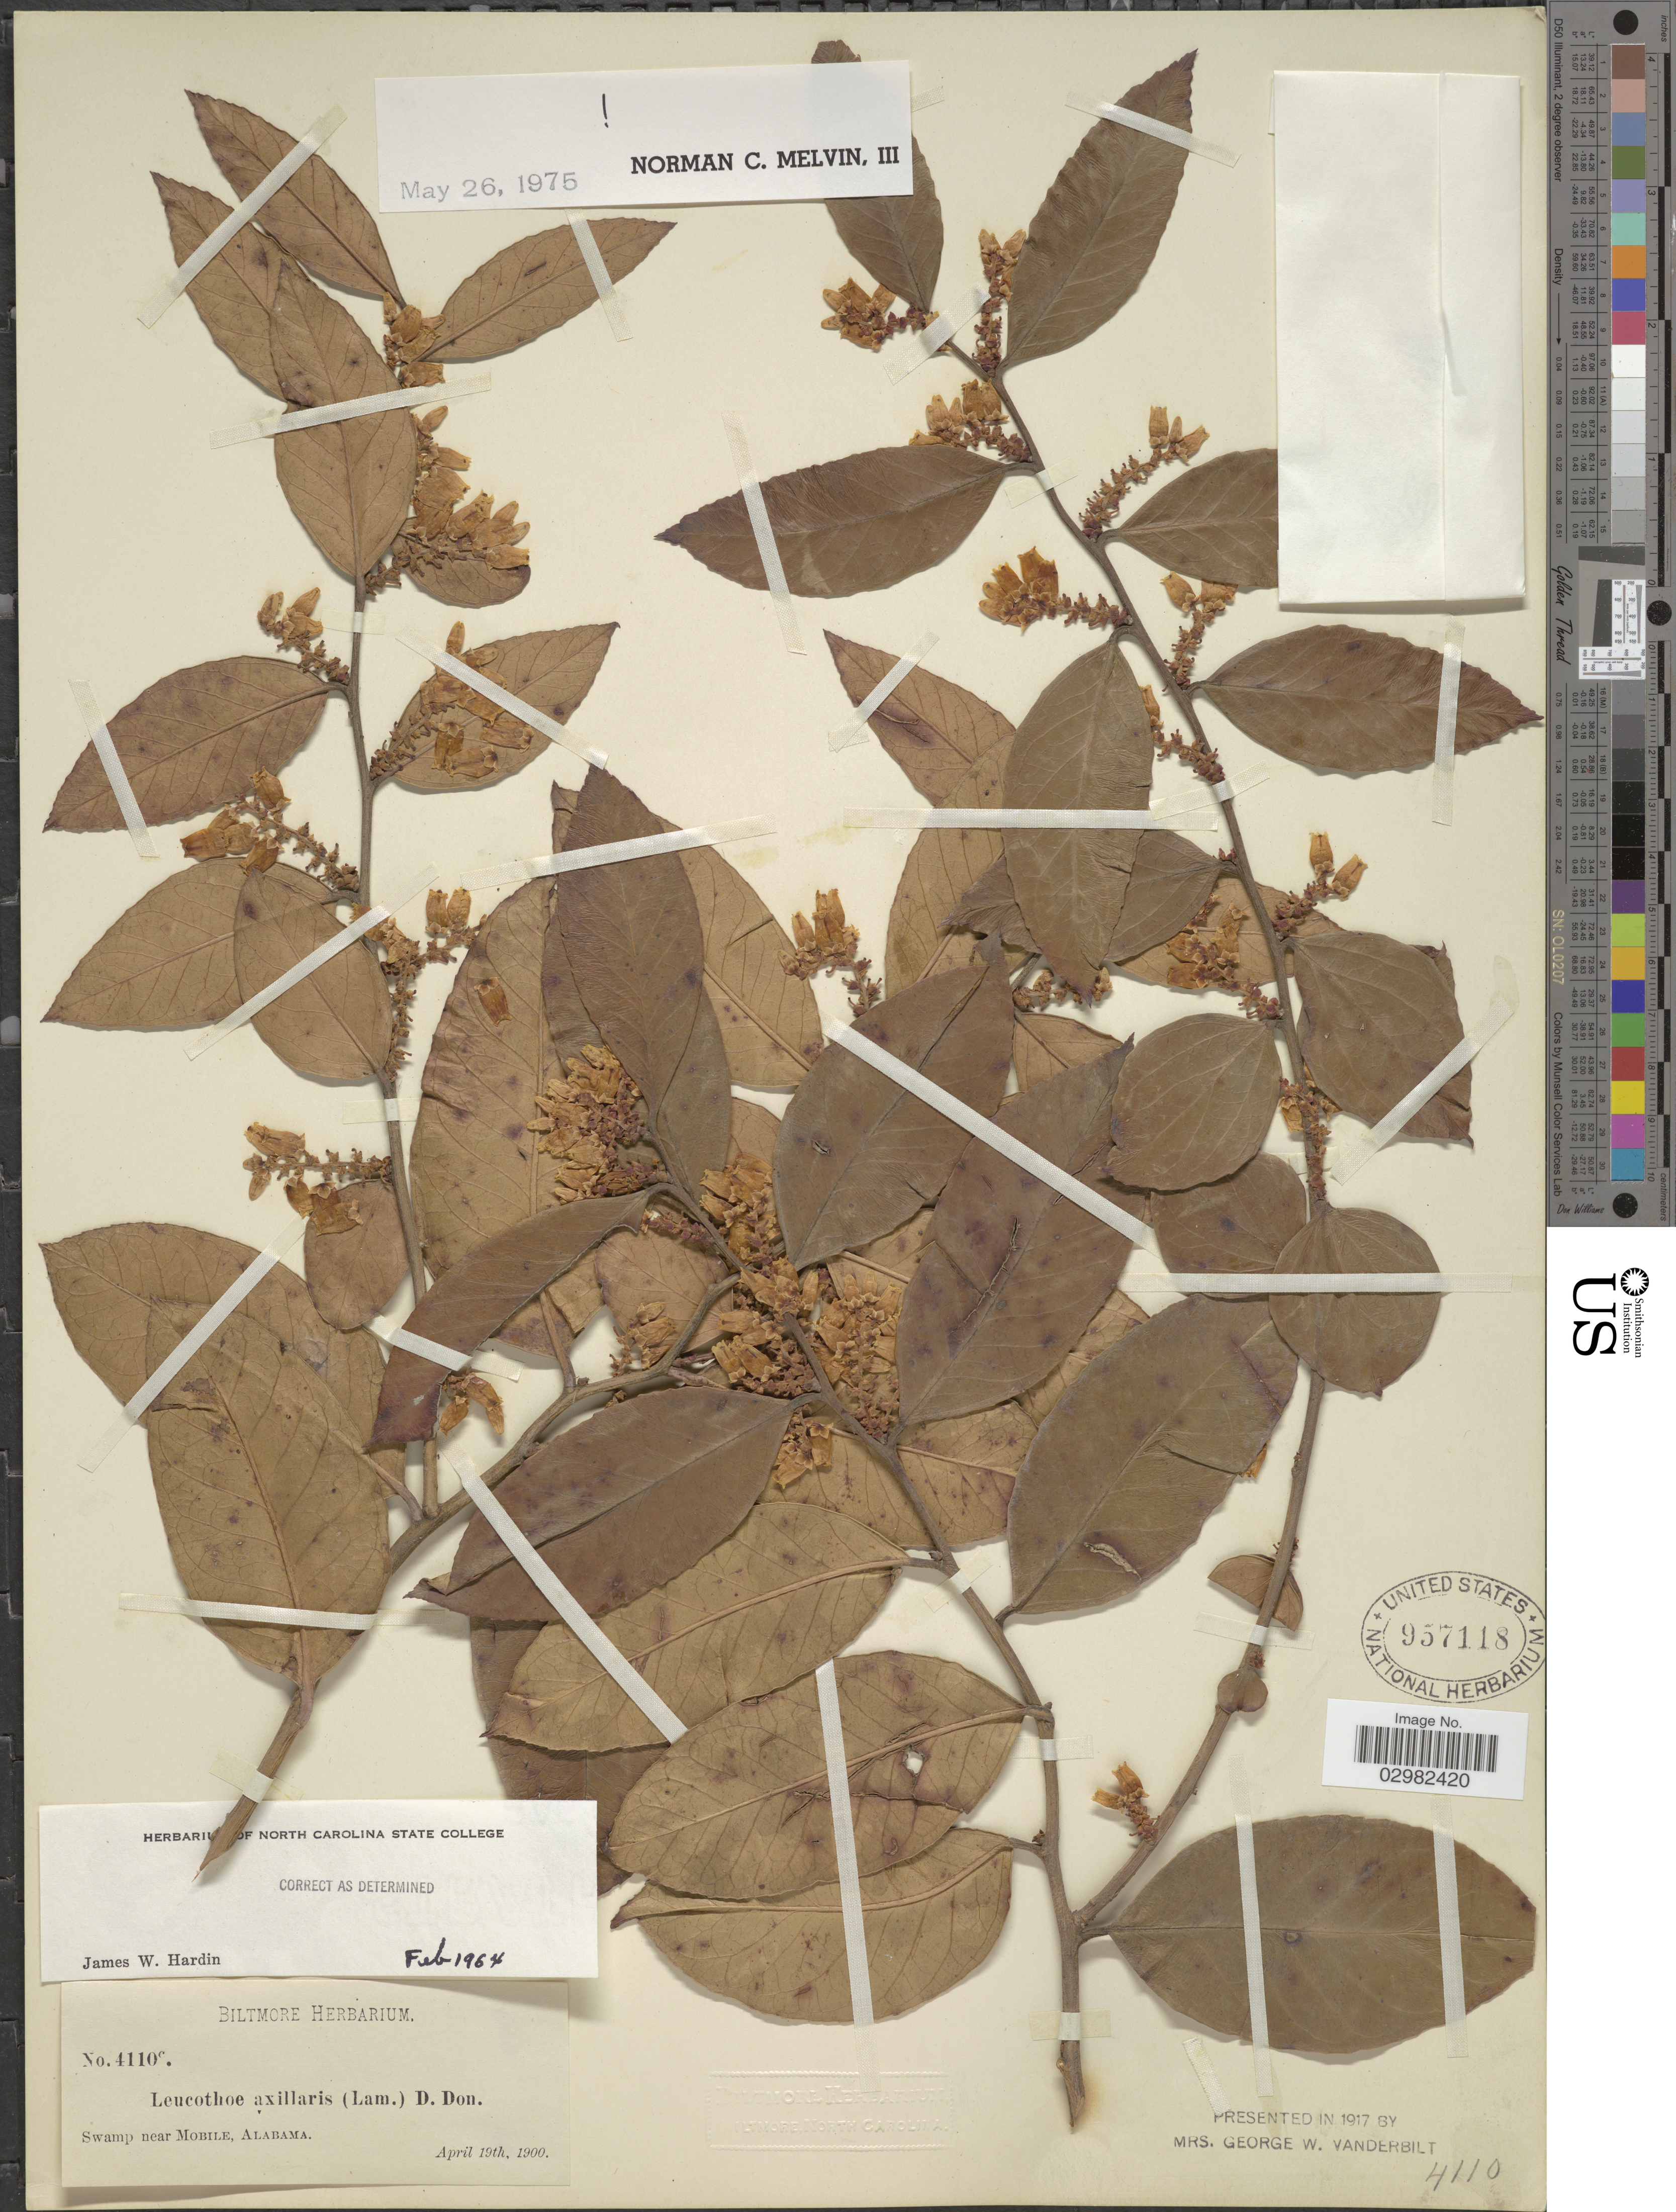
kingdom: Plantae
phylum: Tracheophyta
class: Magnoliopsida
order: Ericales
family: Ericaceae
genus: Leucothoe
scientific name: Leucothoë axillaris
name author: (Lam.) D. Don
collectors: ex herb. Biltmore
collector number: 4110c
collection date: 1900-04-19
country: United States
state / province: Alabama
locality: Swamp near Mobile.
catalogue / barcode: US 957118